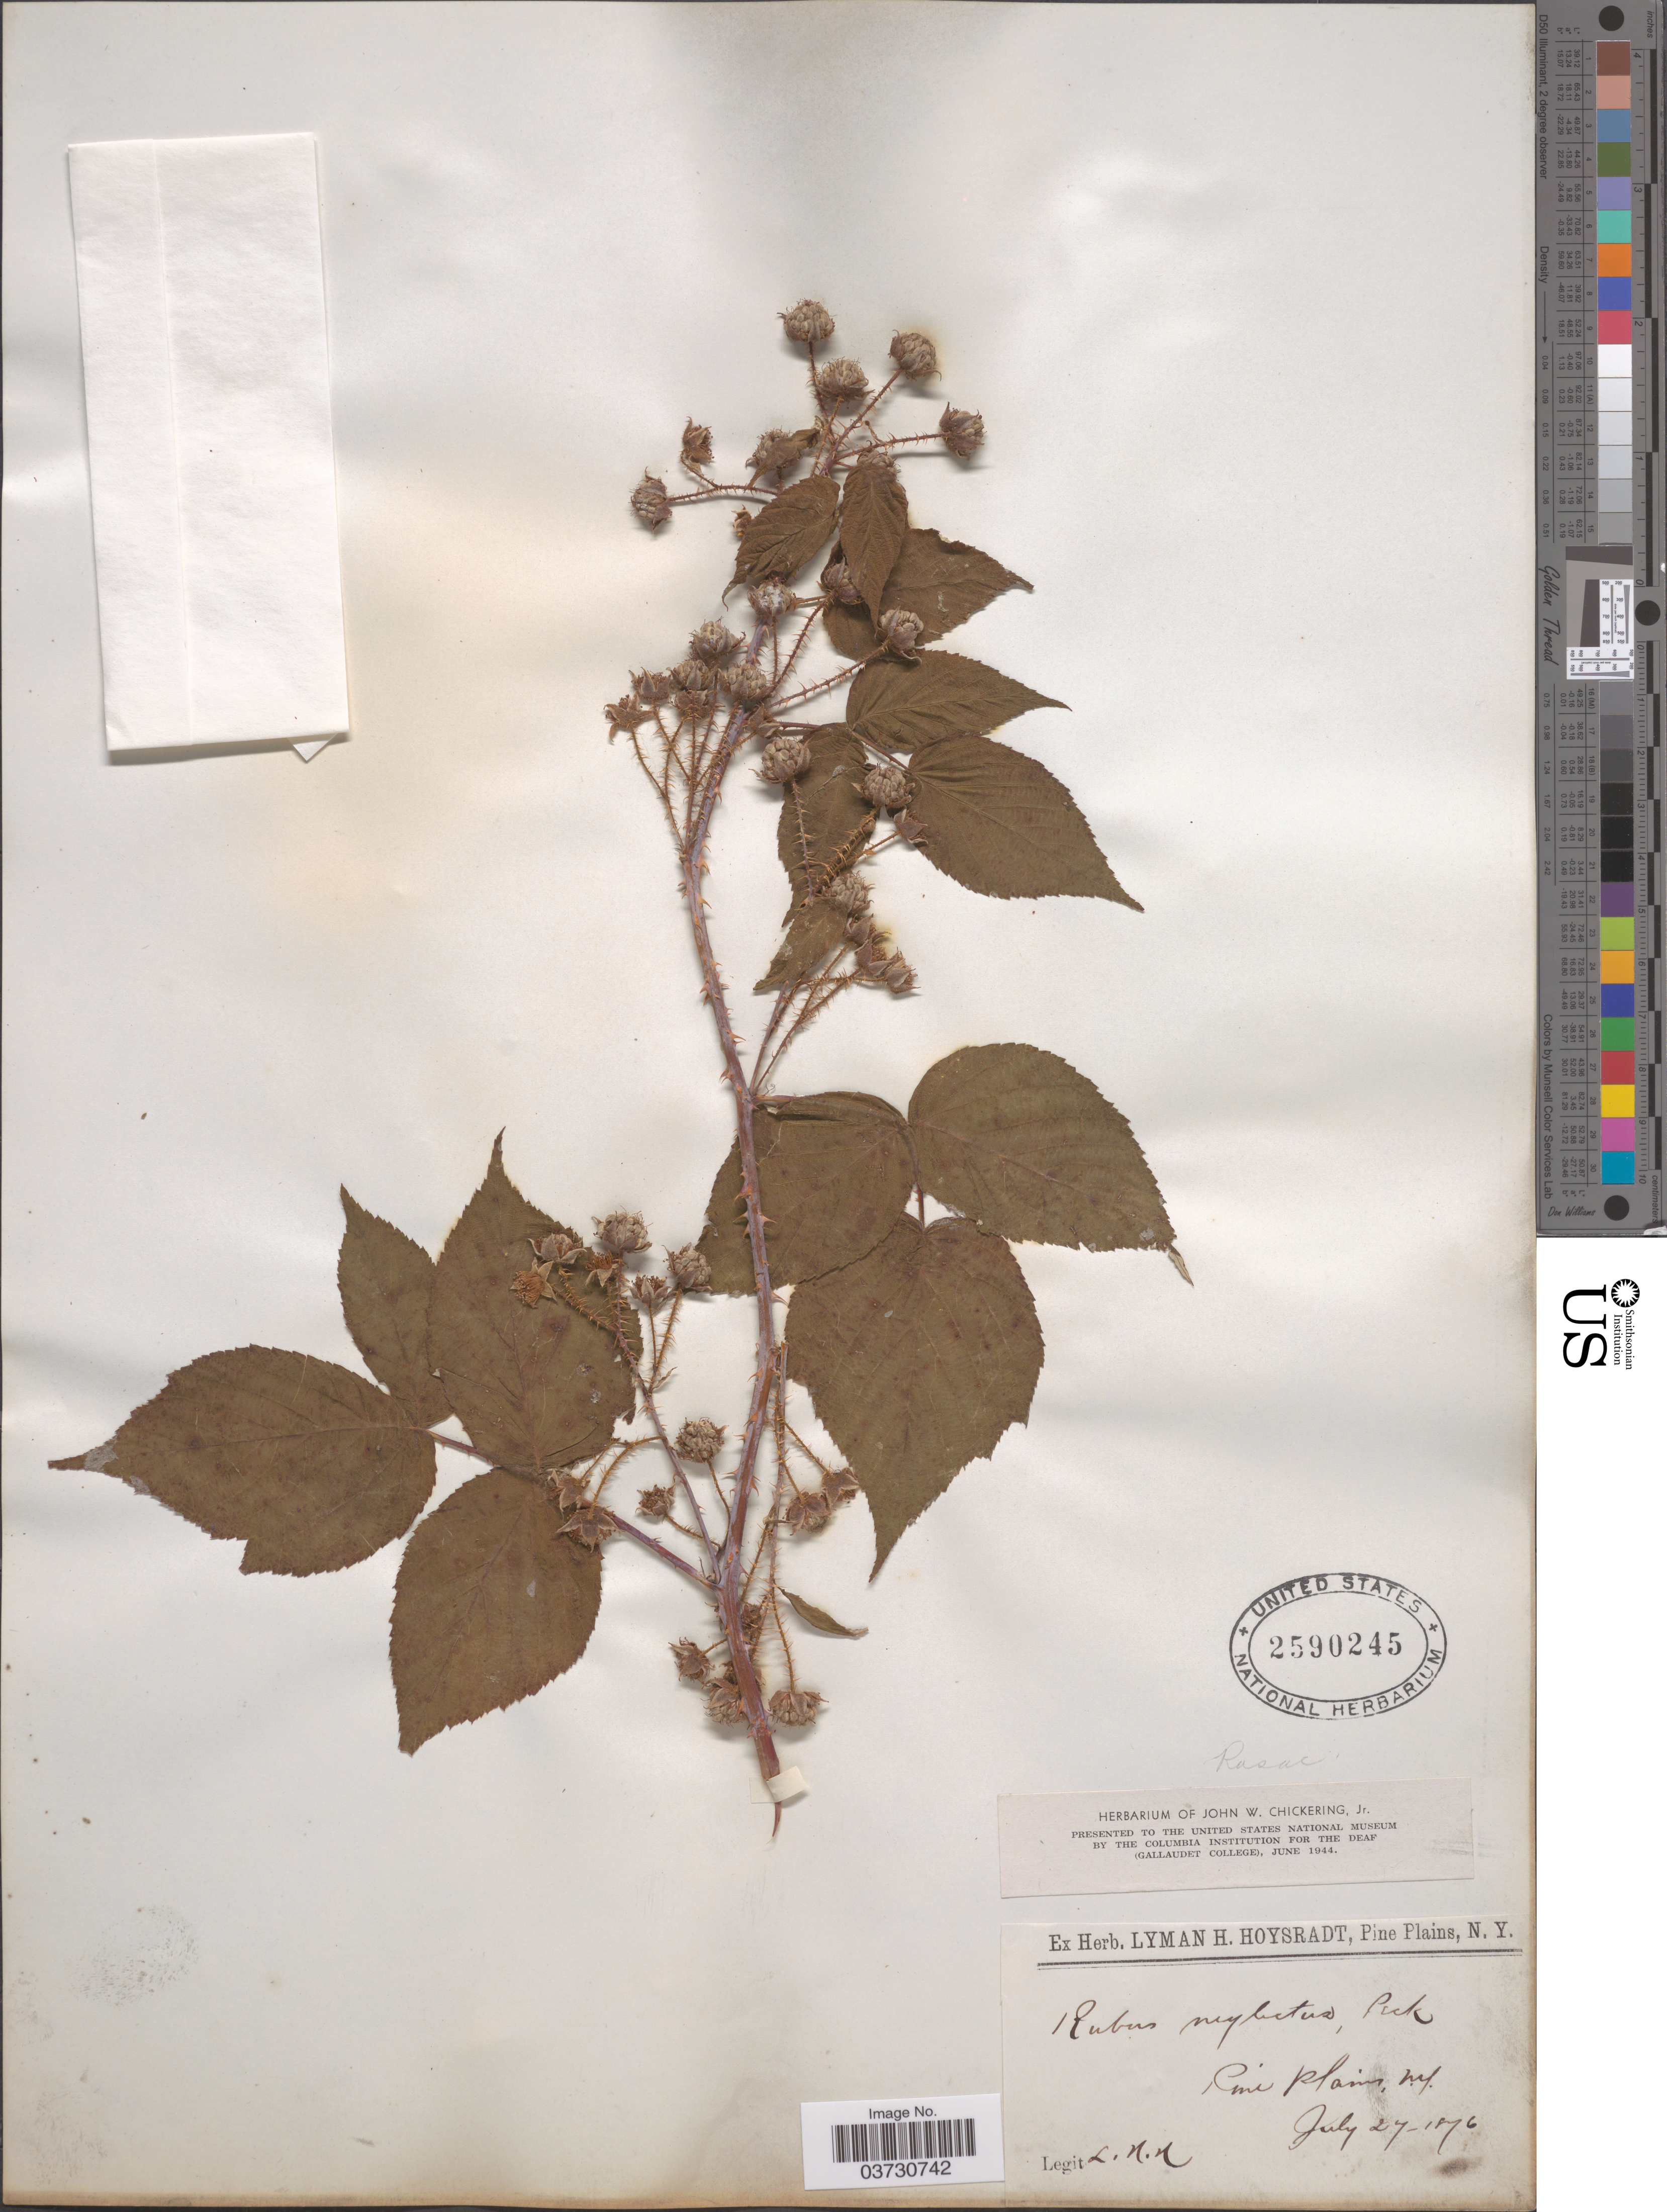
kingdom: Plantae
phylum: Tracheophyta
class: Magnoliopsida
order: Rosales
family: Rosaceae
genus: Rubus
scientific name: Rubus neglectus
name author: P.J. Müll. ex Focke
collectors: L. Hoysradt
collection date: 1876-07-27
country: United States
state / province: New York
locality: Pine Plainse.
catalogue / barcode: US 2590245